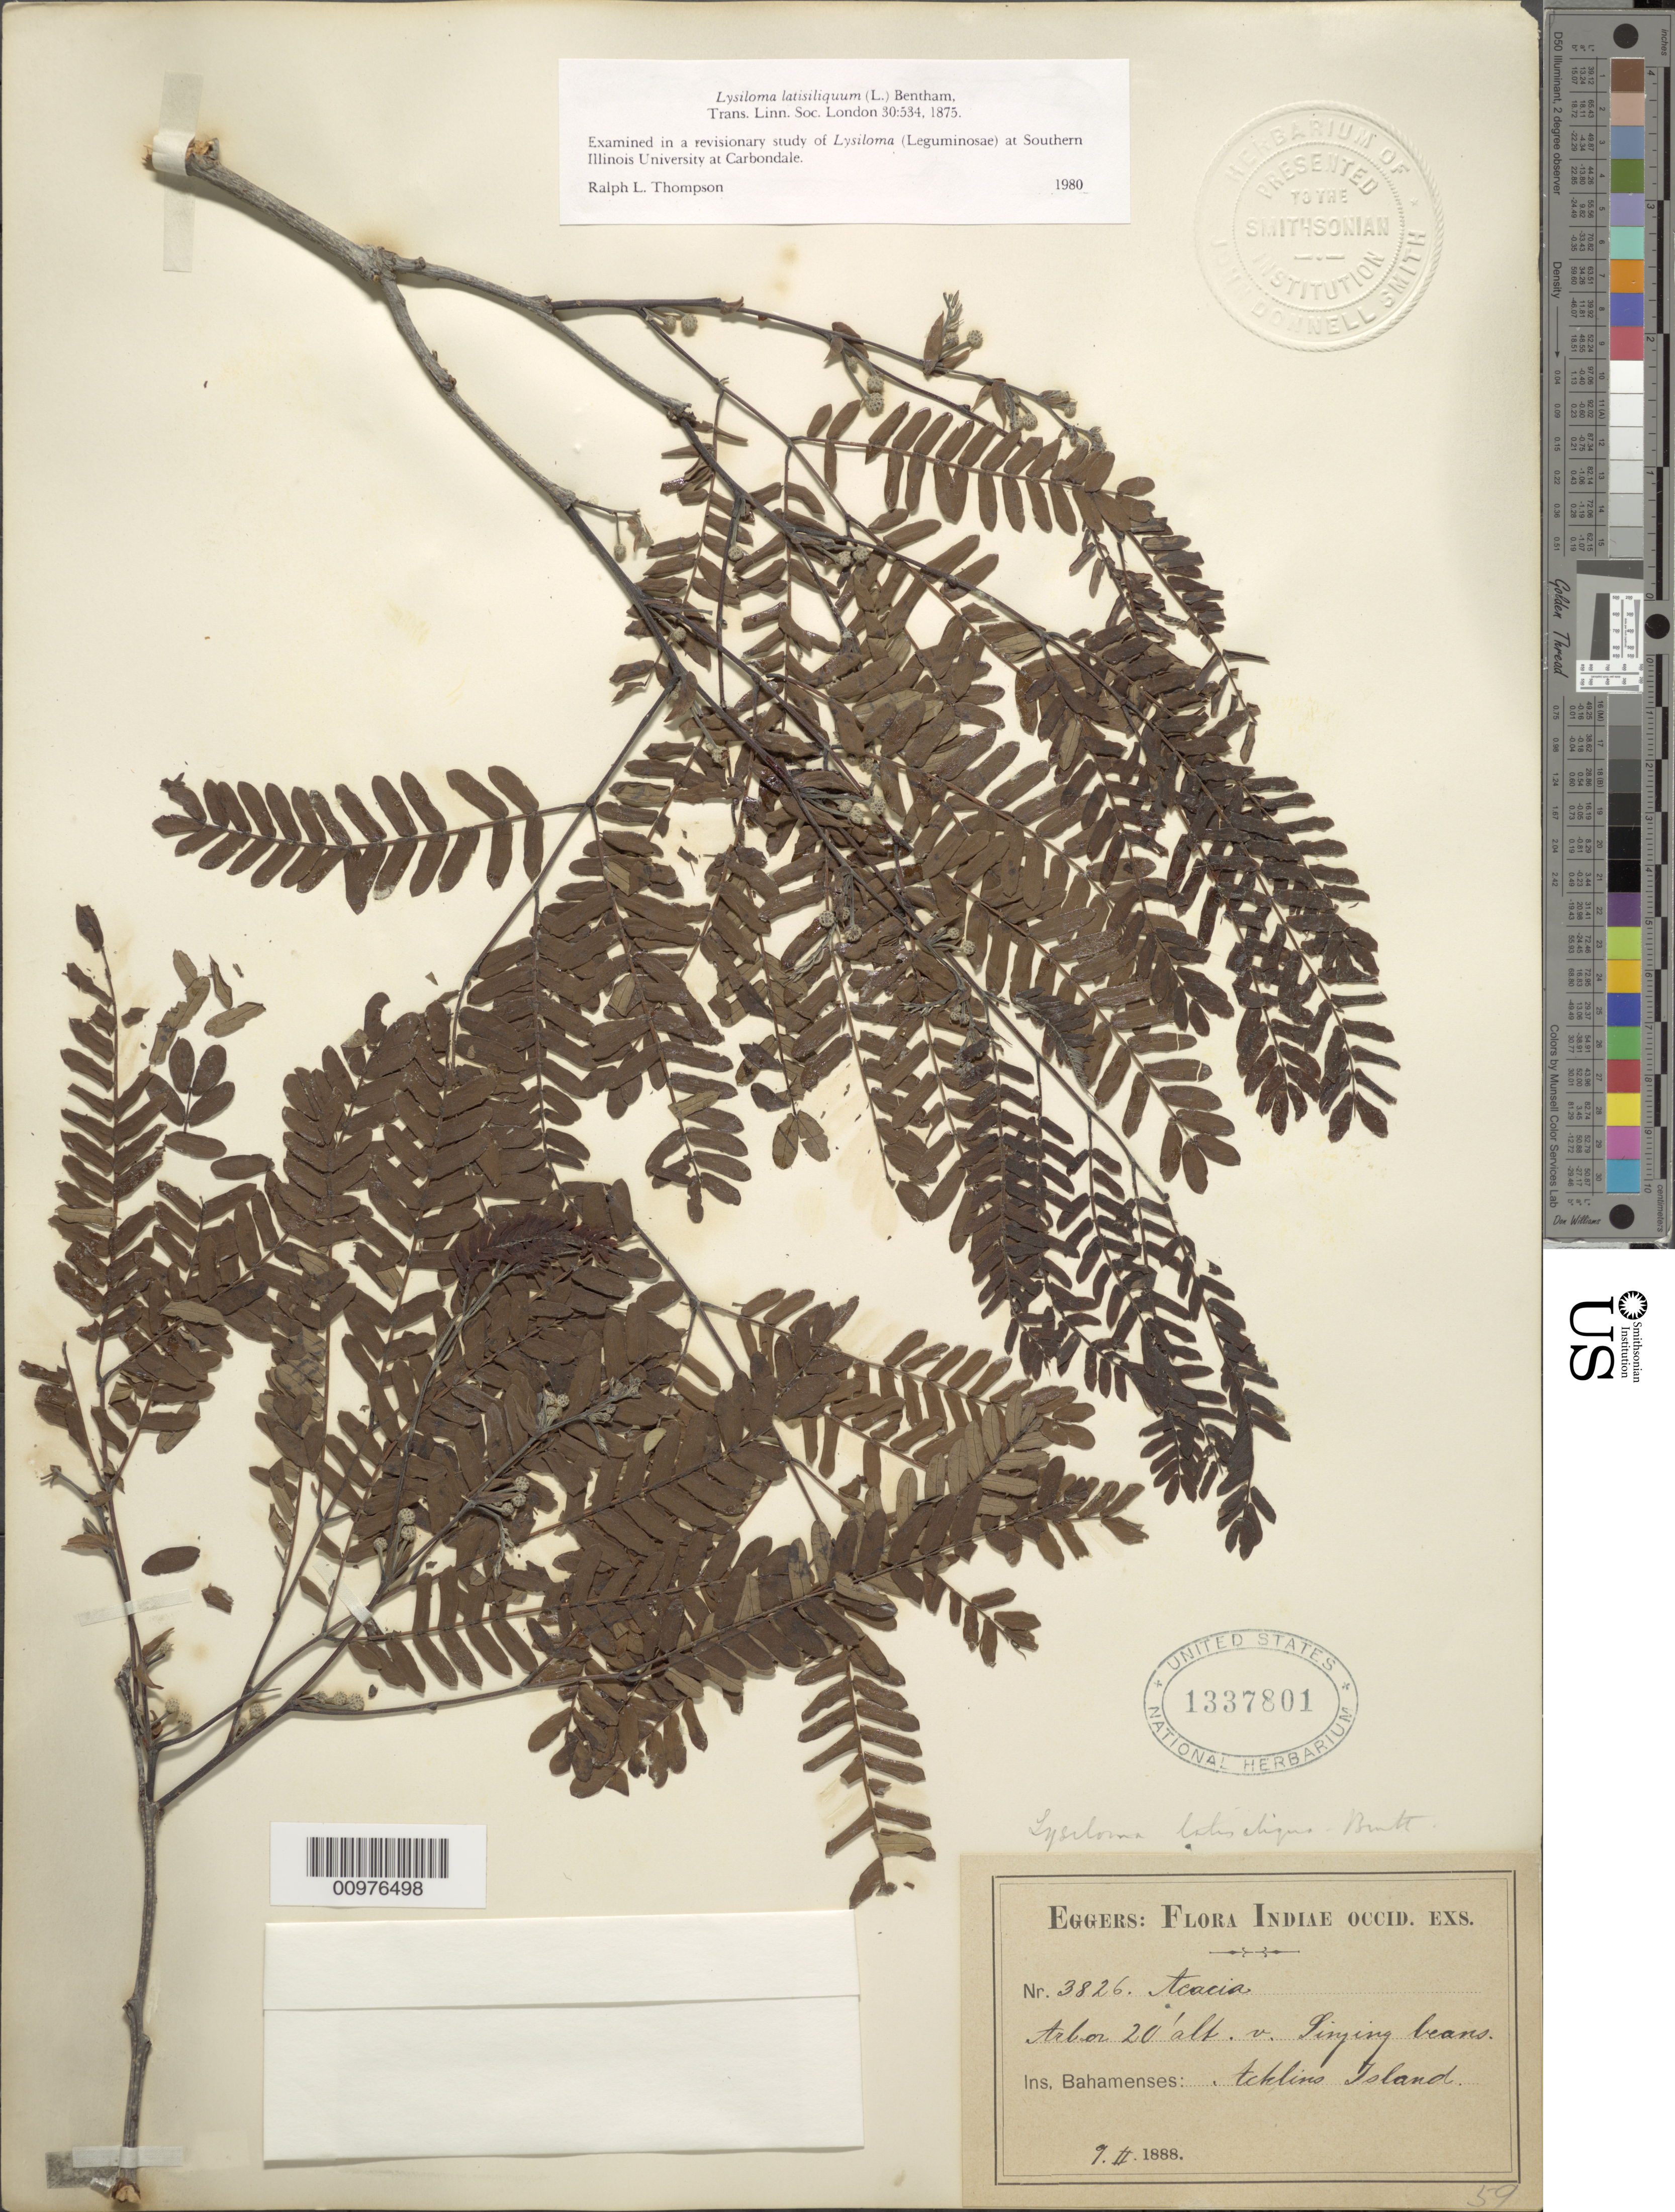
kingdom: Plantae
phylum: Tracheophyta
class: Magnoliopsida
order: Fabales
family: Fabaceae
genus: Lysiloma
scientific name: Lysiloma latisiliquum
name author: (L.) Benth.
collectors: H. F. A. von Eggers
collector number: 3826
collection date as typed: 1888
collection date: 1888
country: Bahamas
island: Acklins I.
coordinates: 0 N, 0 E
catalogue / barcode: US 1337801